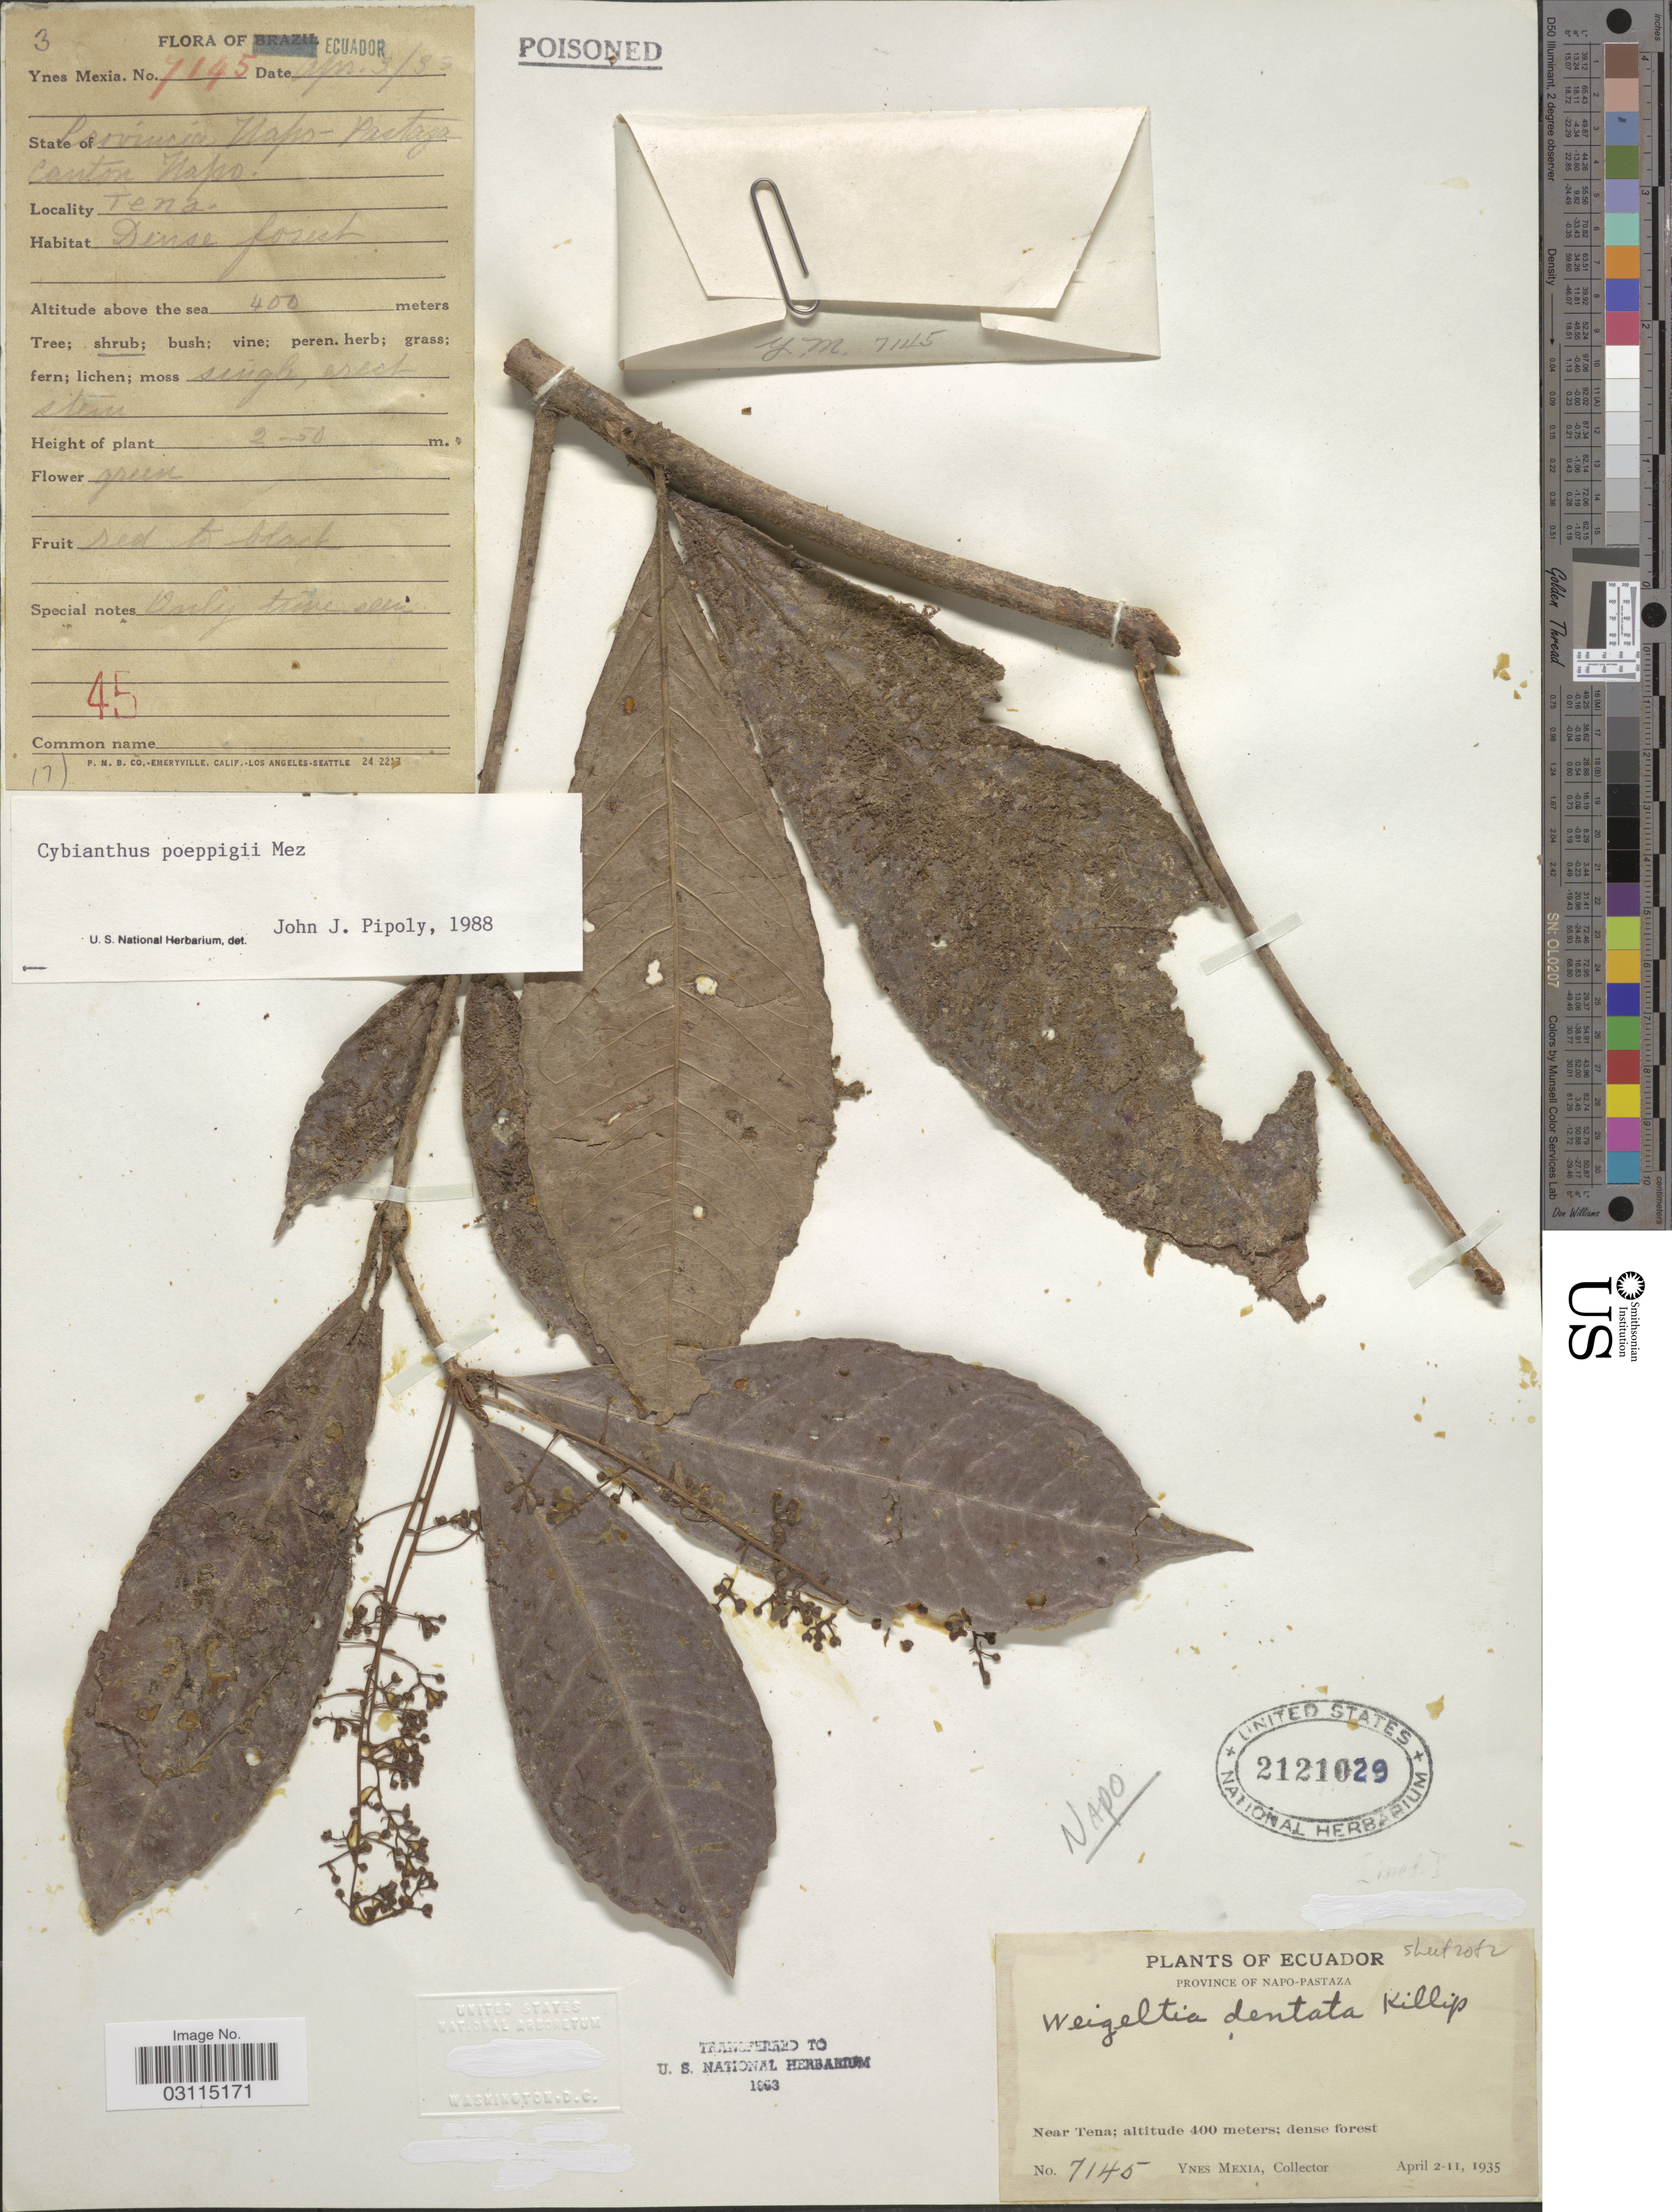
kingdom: Plantae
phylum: Tracheophyta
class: Magnoliopsida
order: Ericales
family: Primulaceae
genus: Cybianthus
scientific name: Cybianthus poeppigii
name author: Mez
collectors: Y. Mexia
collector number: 7145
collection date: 1935-04-03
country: Ecuador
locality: Province of Napo-Pastaza. Near Tena. Canton Napo,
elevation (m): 400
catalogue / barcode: US 2121029